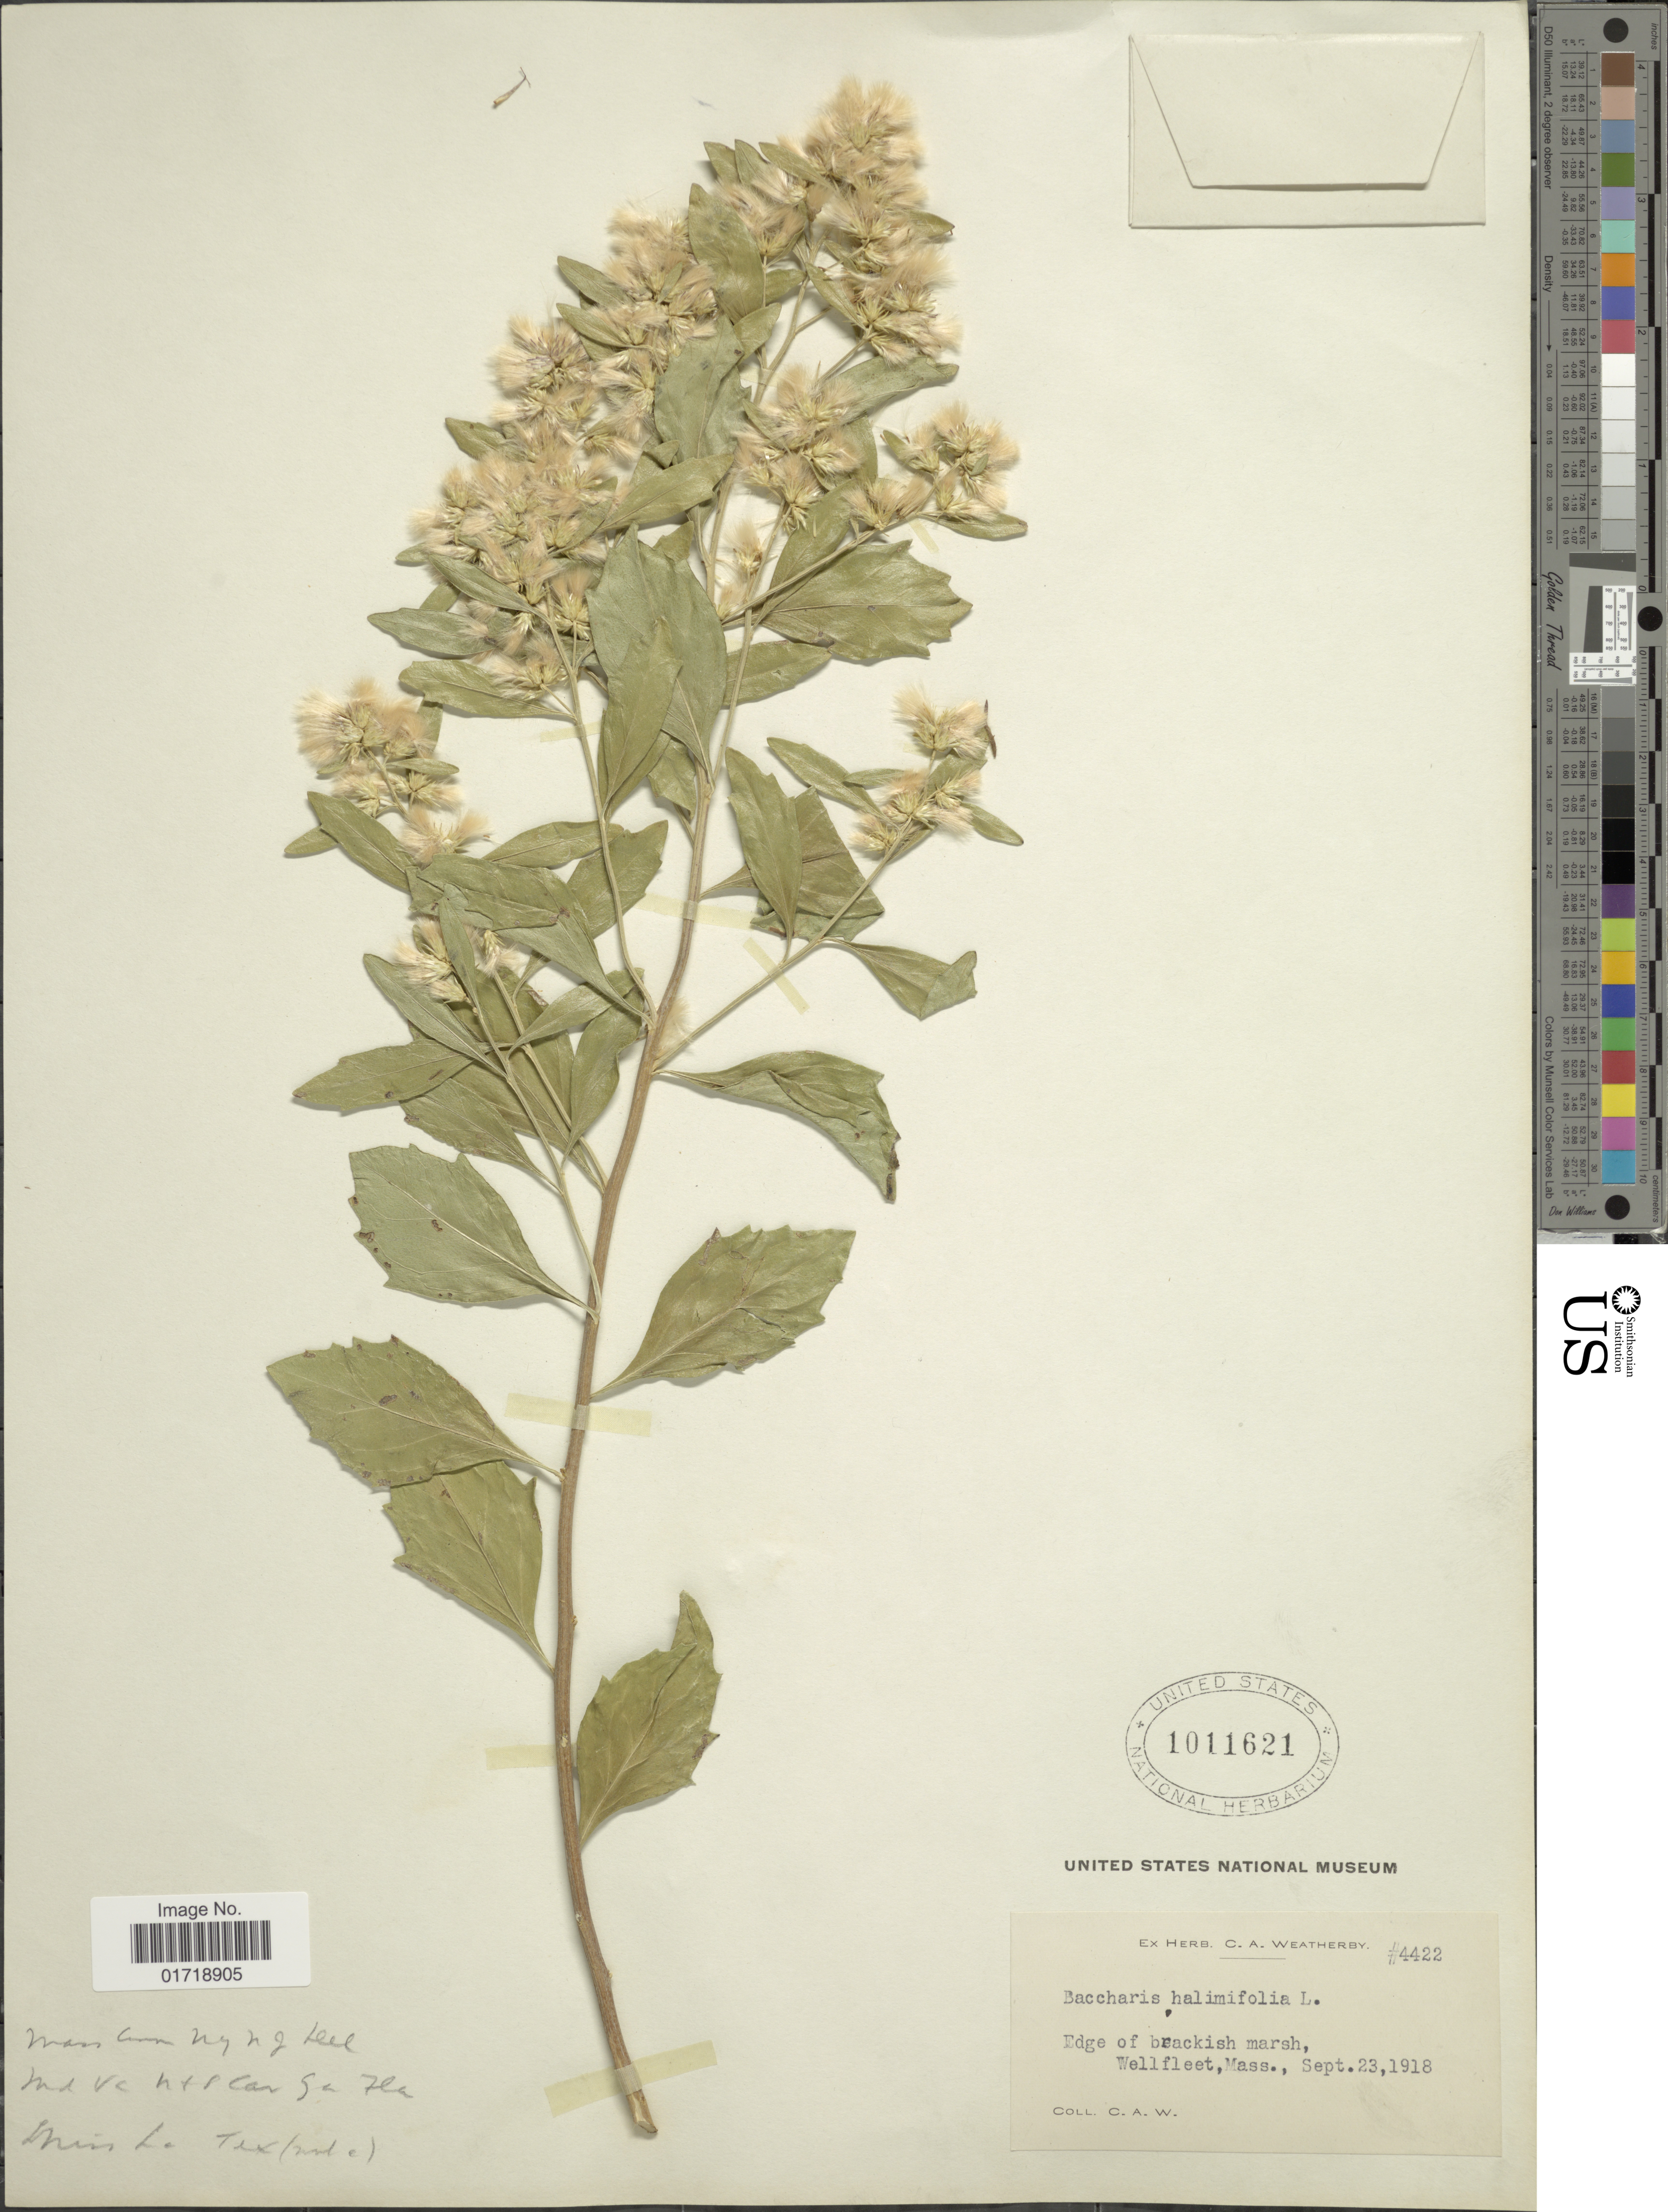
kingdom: Plantae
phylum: Tracheophyta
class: Magnoliopsida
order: Asterales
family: Asteraceae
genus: Baccharis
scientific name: Baccharis halimifolia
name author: L.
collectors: C. A. Weatherby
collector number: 4422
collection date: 1918-09-23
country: United States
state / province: Massachusetts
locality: Edge of brackish marsh, Wellfleet, Mass.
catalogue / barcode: US 1011621